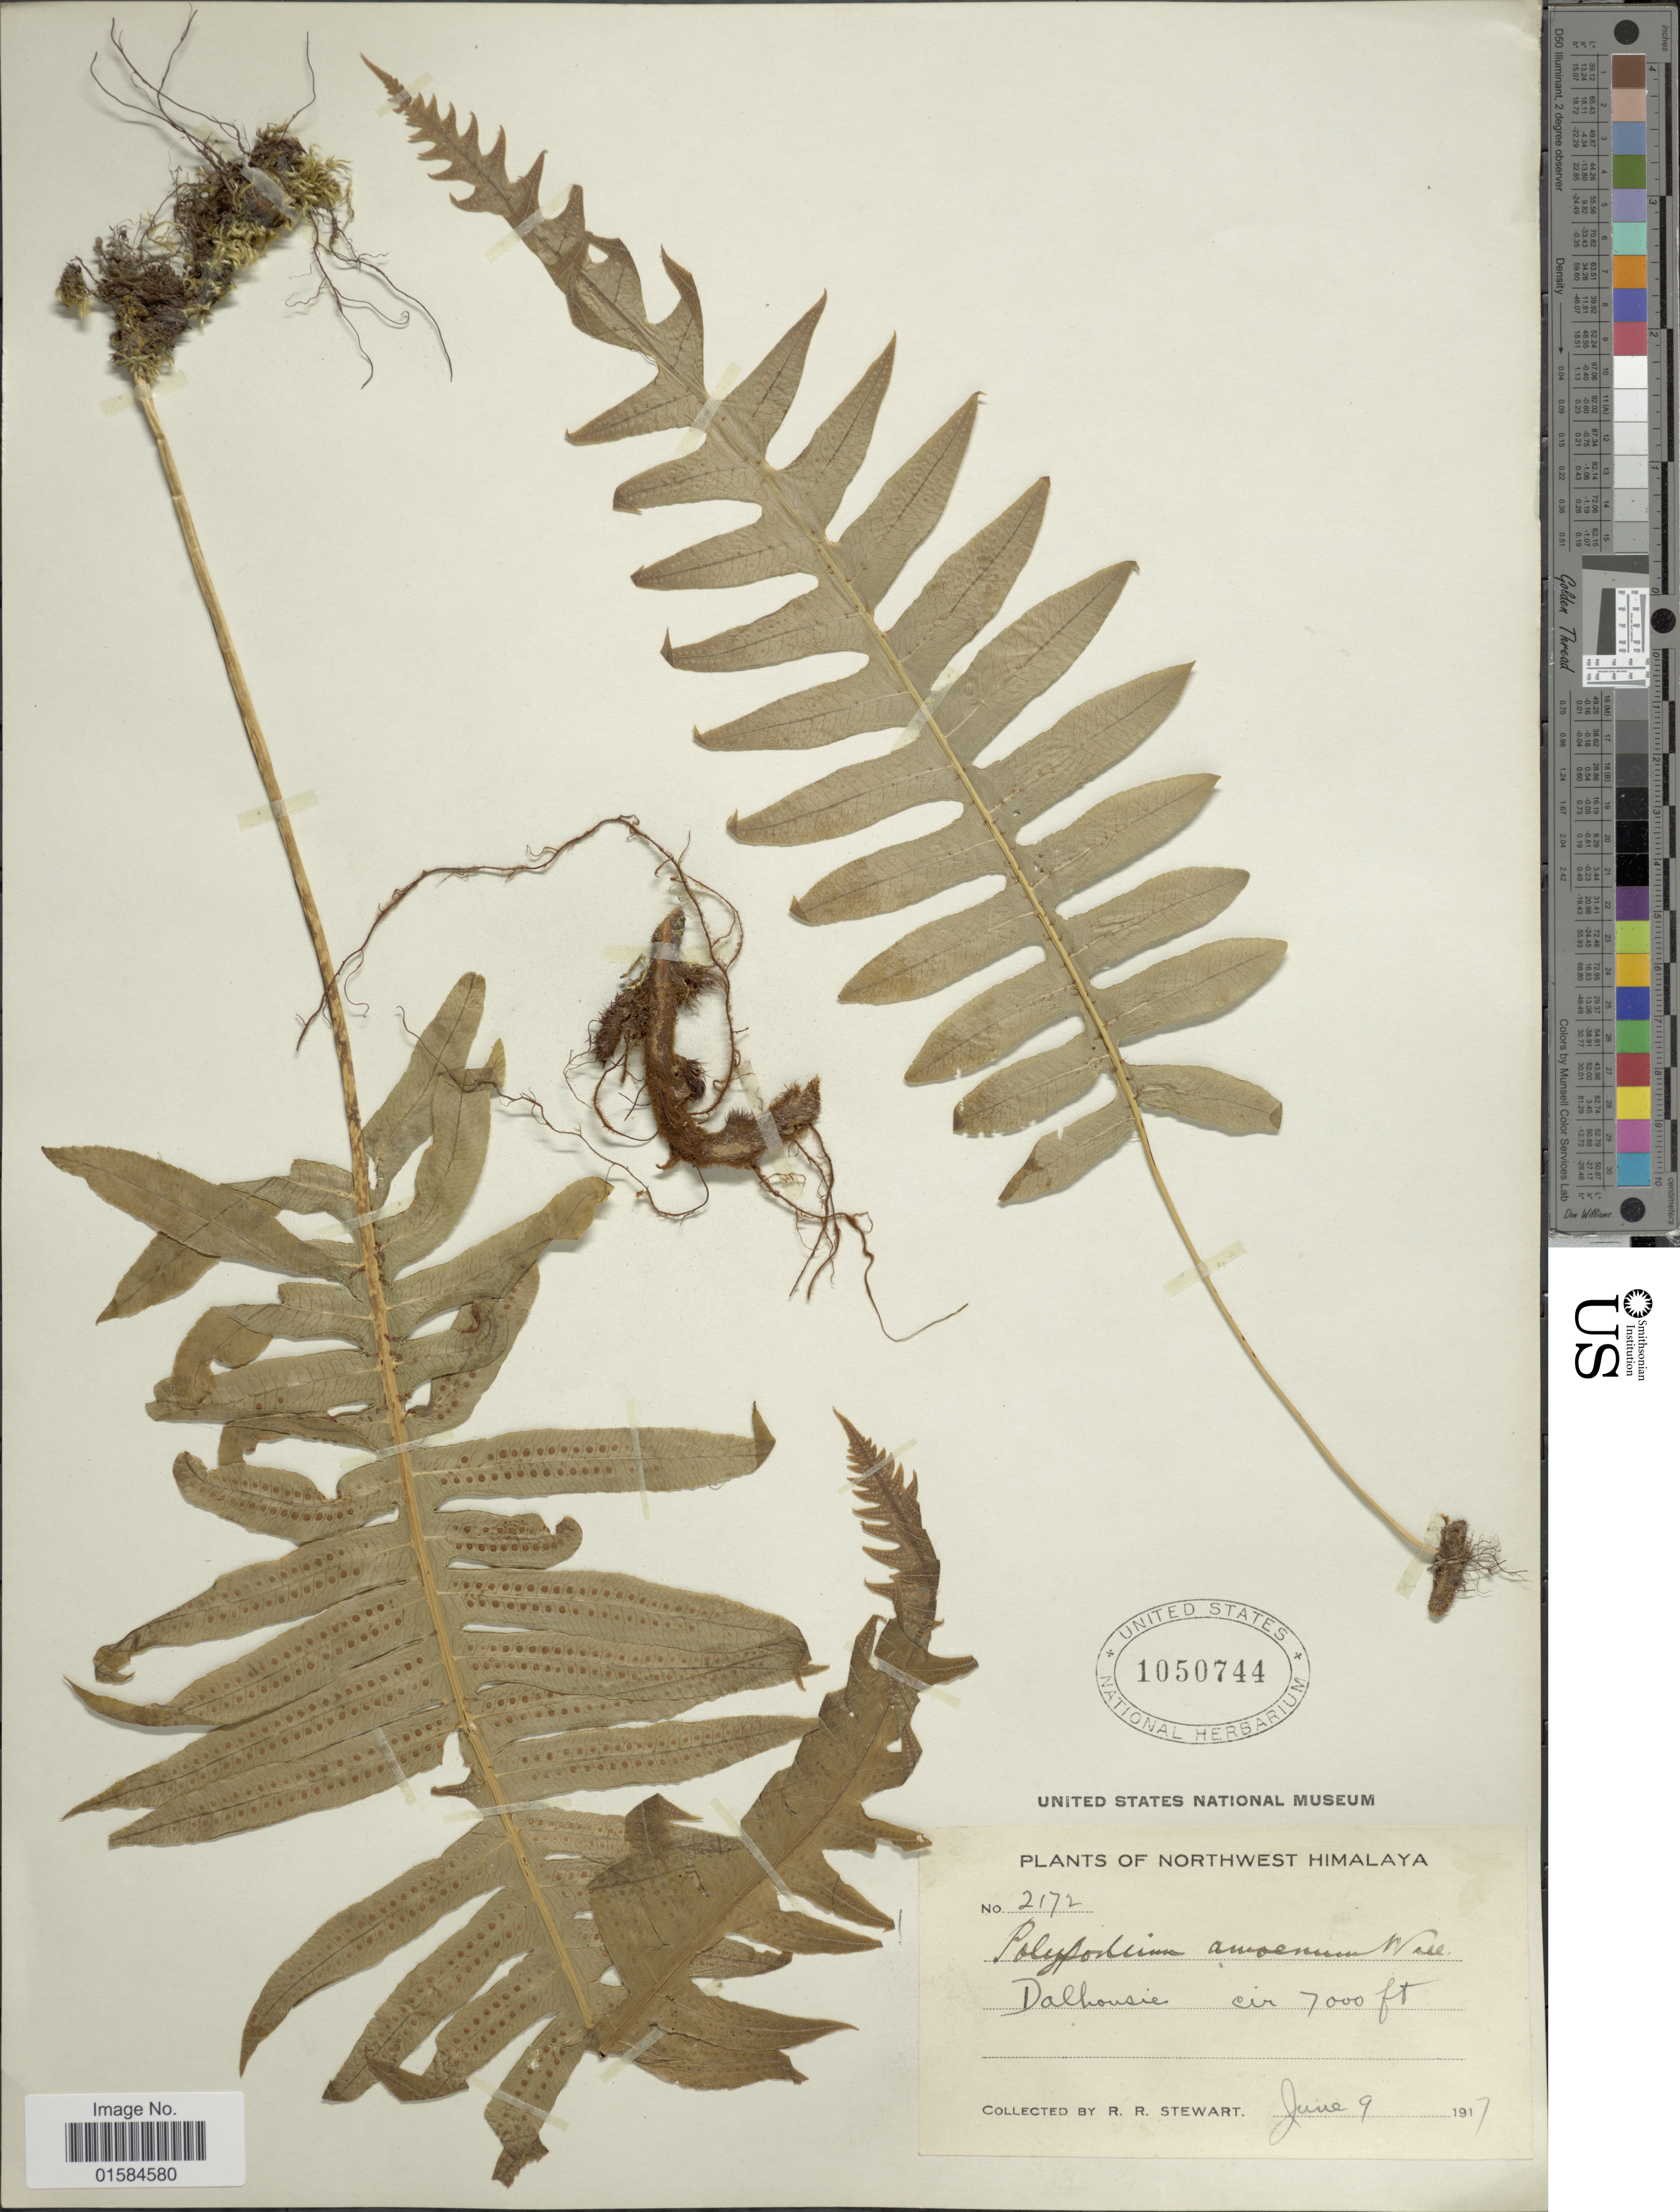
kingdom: Plantae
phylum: Tracheophyta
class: Polypodiopsida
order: Polypodiales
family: Polypodiaceae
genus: Goniophlebium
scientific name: Goniophlebium amoenum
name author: (Wall. ex Mett.) J. Sm.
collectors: R. R. Stewart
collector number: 2172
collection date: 1917-06-09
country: India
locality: Northwest Himalaya, Dalhousie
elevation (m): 2134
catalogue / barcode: US 1050744